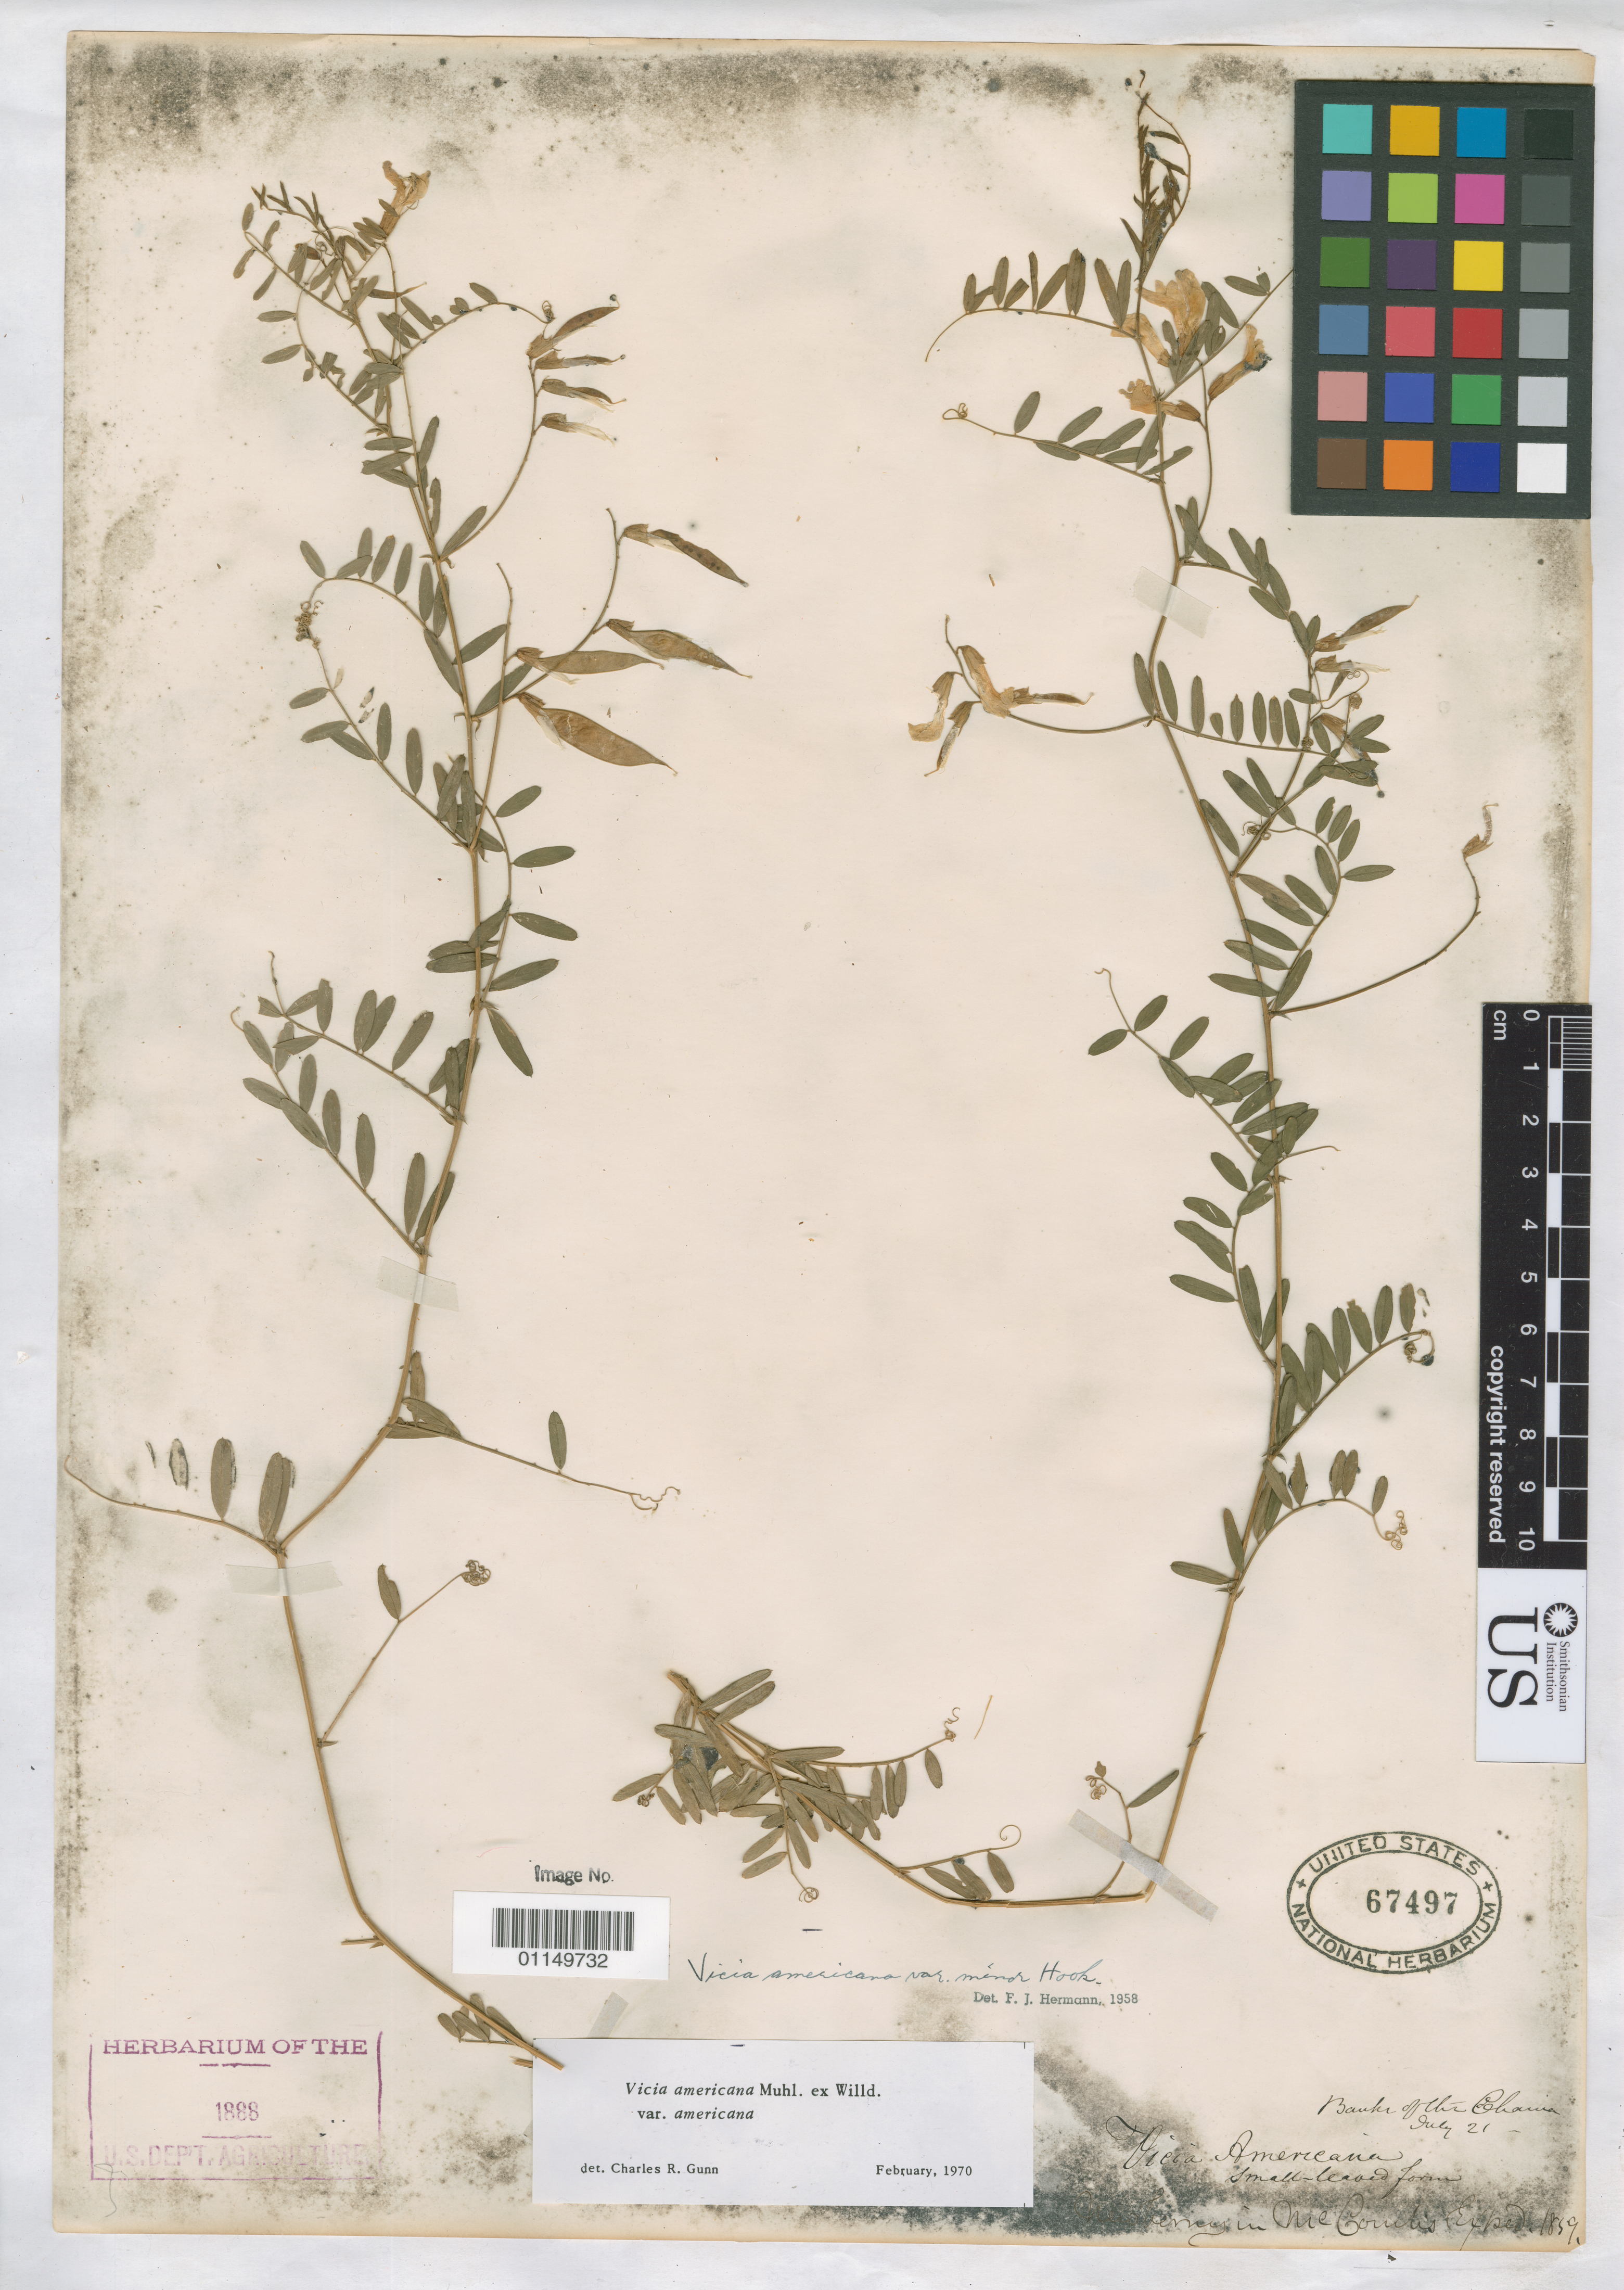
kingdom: Plantae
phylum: Tracheophyta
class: Magnoliopsida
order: Fabales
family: Fabaceae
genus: Vicia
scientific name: Vicia americana var. americana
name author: Muhl. ex Willd.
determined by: Gunn, C. R.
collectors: -. Newberry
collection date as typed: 21 Jul 1859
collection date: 1859-07-21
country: United States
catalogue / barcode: US 67497